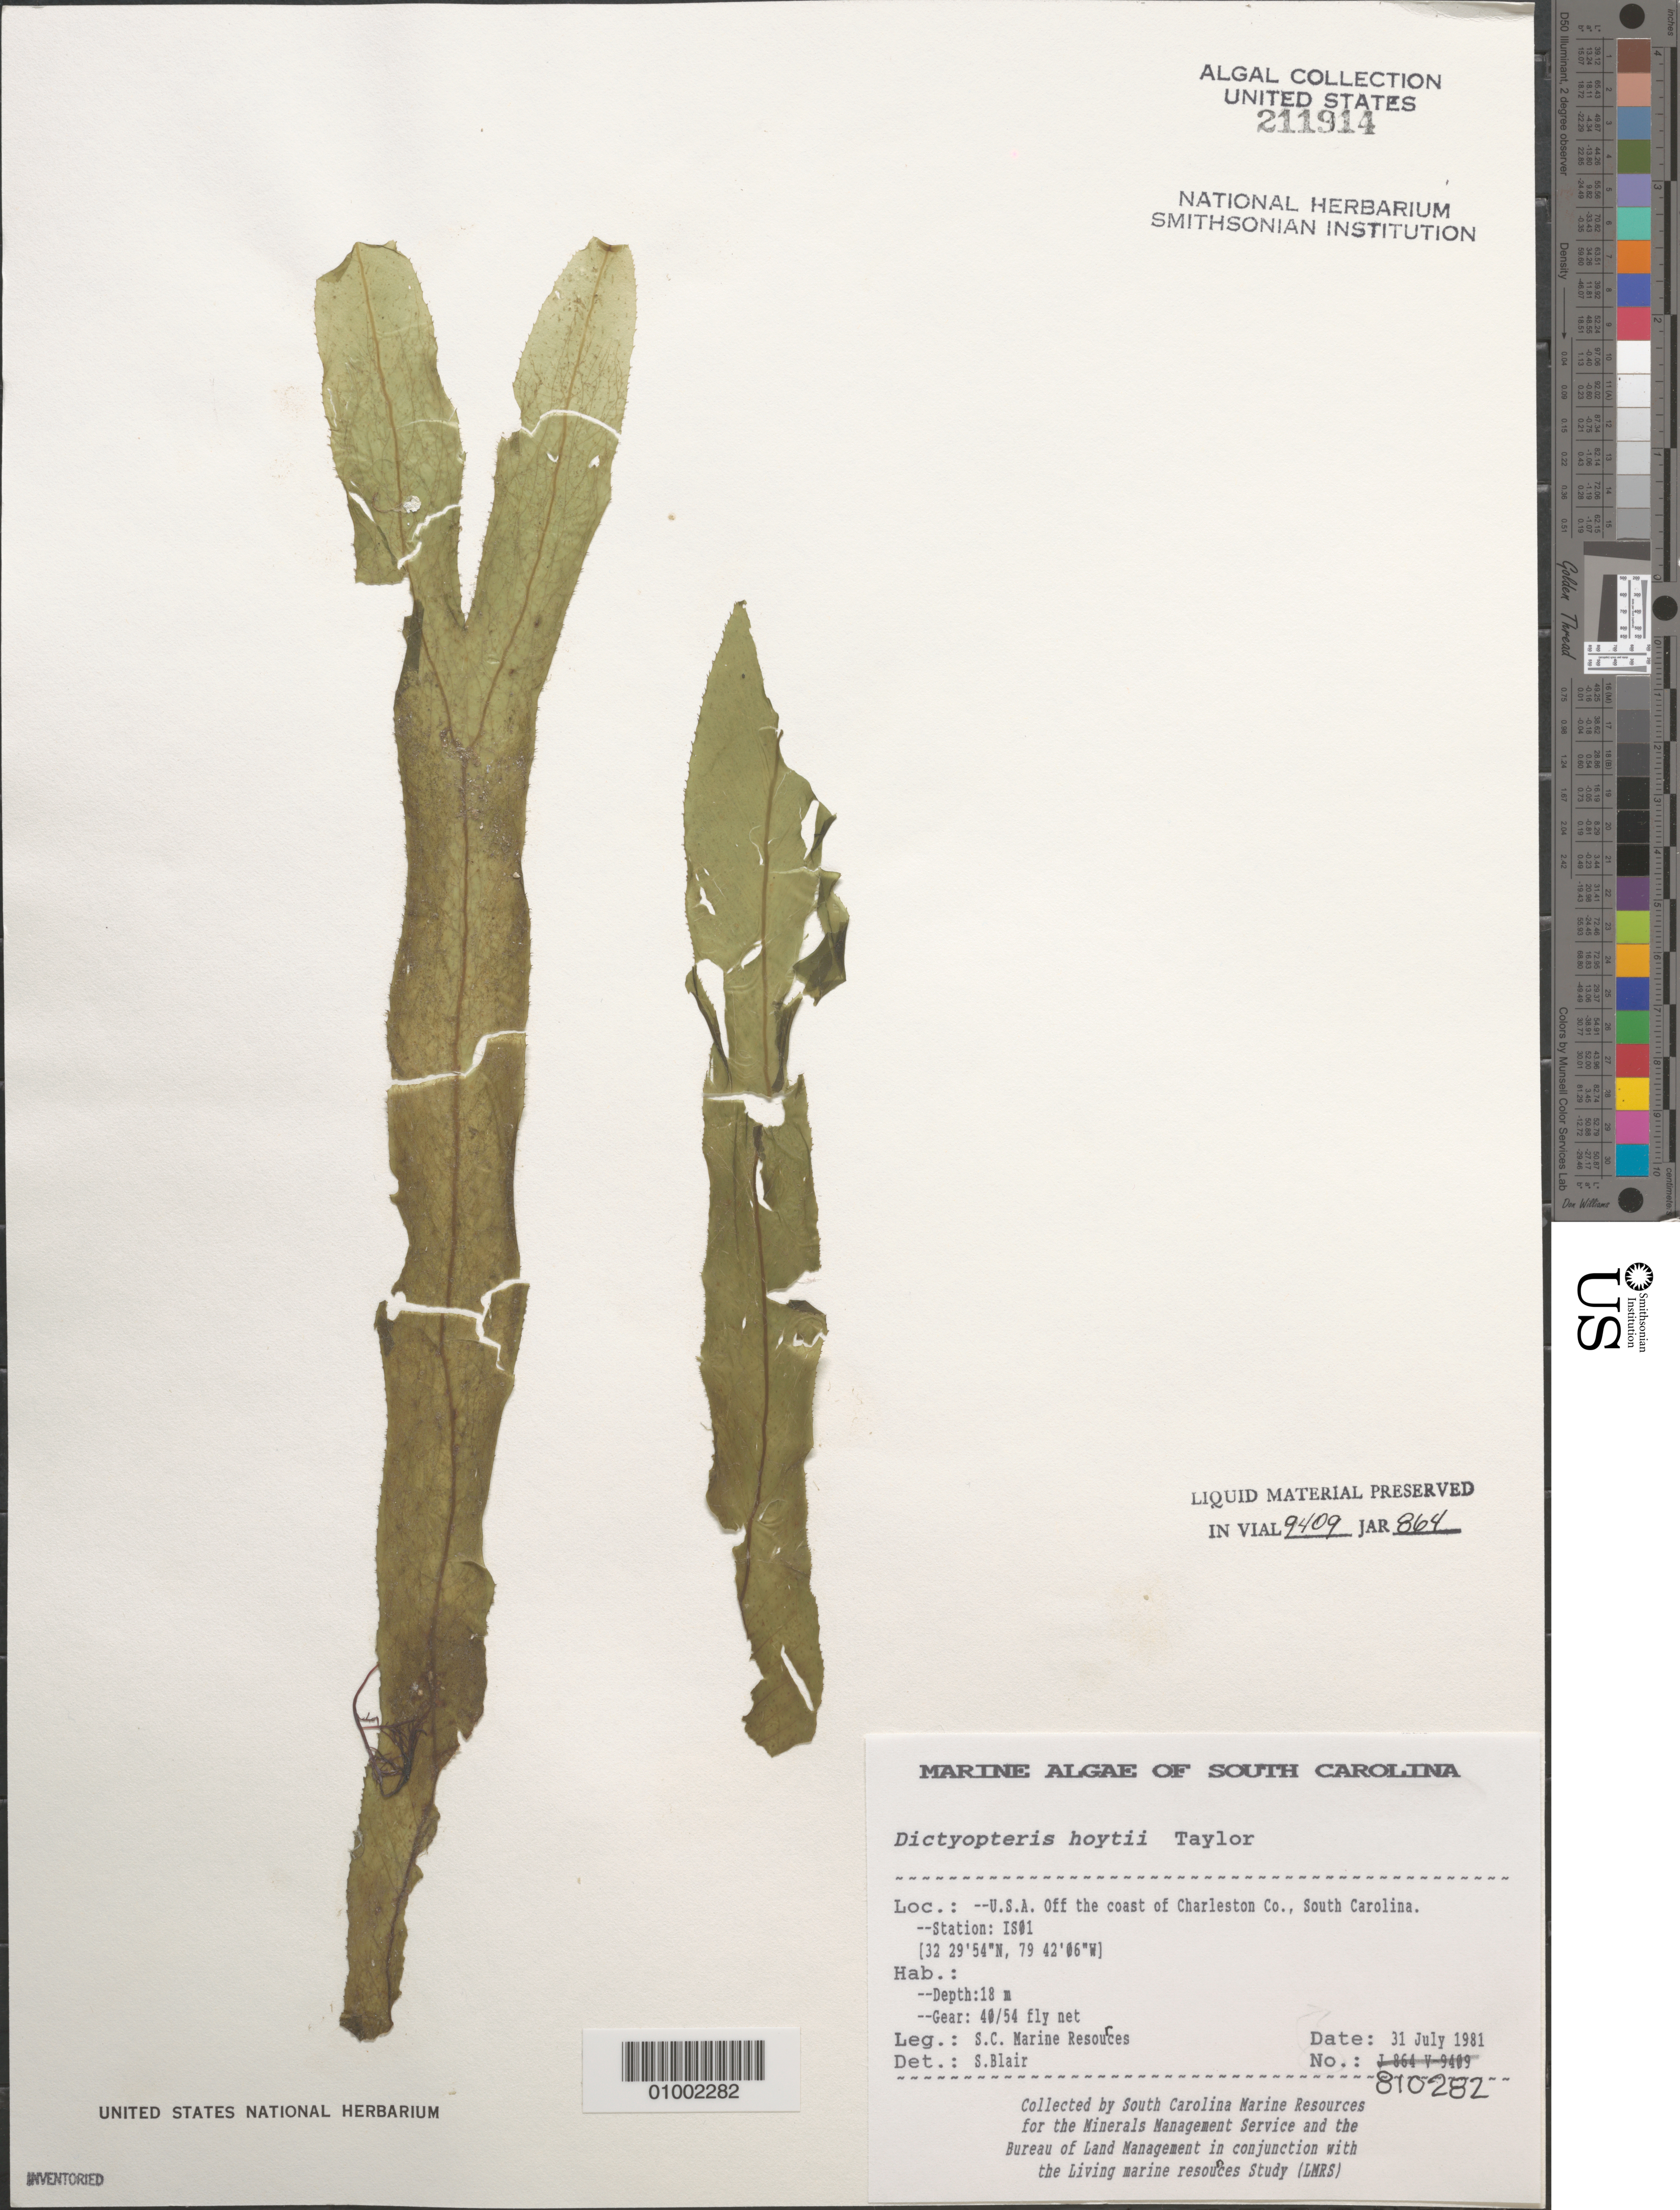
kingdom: Chromista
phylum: Ochrophyta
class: Phaeophyceae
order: Dictyotales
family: Dictyotaceae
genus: Dictyopteris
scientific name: Dictyopteris hoytii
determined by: Blair, S. M.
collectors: South Carolina Marine Resources for BLM/MMS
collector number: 810282 (Station IS01)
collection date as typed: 31 Jul 1981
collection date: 1981-07-31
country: United States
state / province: South Carolina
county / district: Charleston County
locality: Off coast of Charleston County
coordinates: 32 29'54"N, 79 42'06"W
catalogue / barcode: US 211914